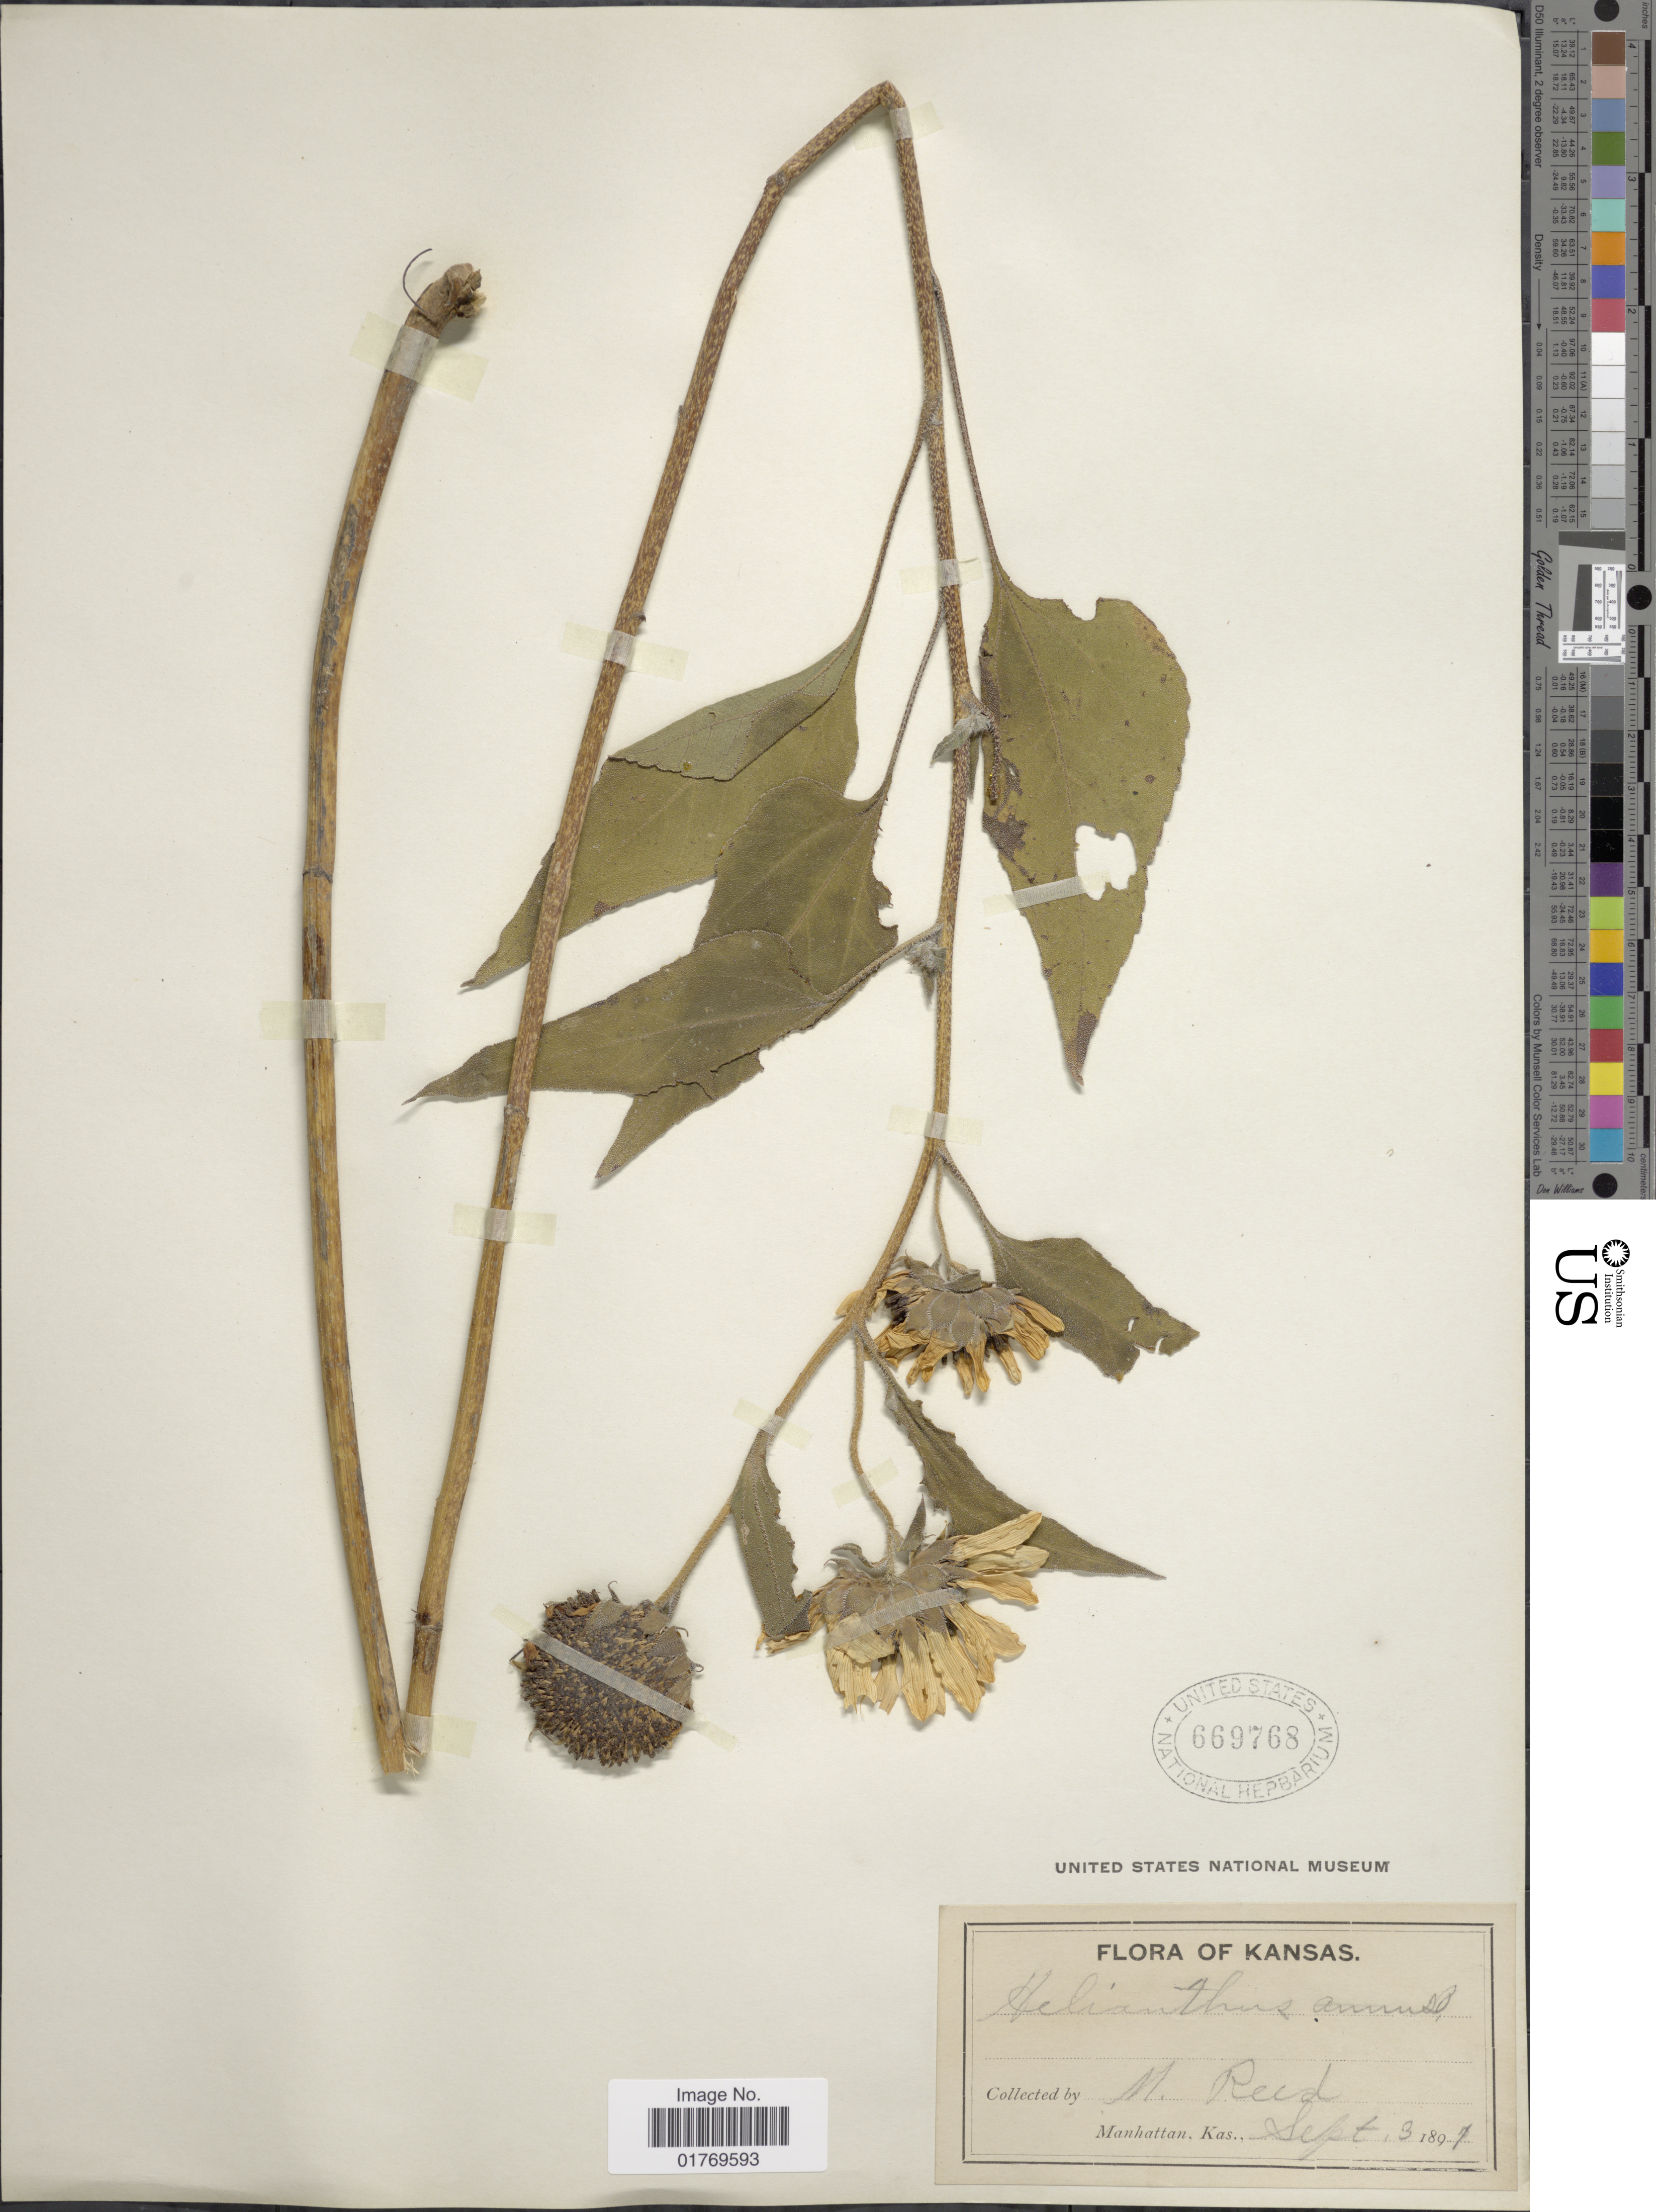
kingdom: Plantae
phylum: Tracheophyta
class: Magnoliopsida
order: Asterales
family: Asteraceae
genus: Helianthus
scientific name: Helianthus annuus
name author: L.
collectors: M. Reed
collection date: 1897-09-03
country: United States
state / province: Kansas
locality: Manhattan, Kas.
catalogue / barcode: US 669768